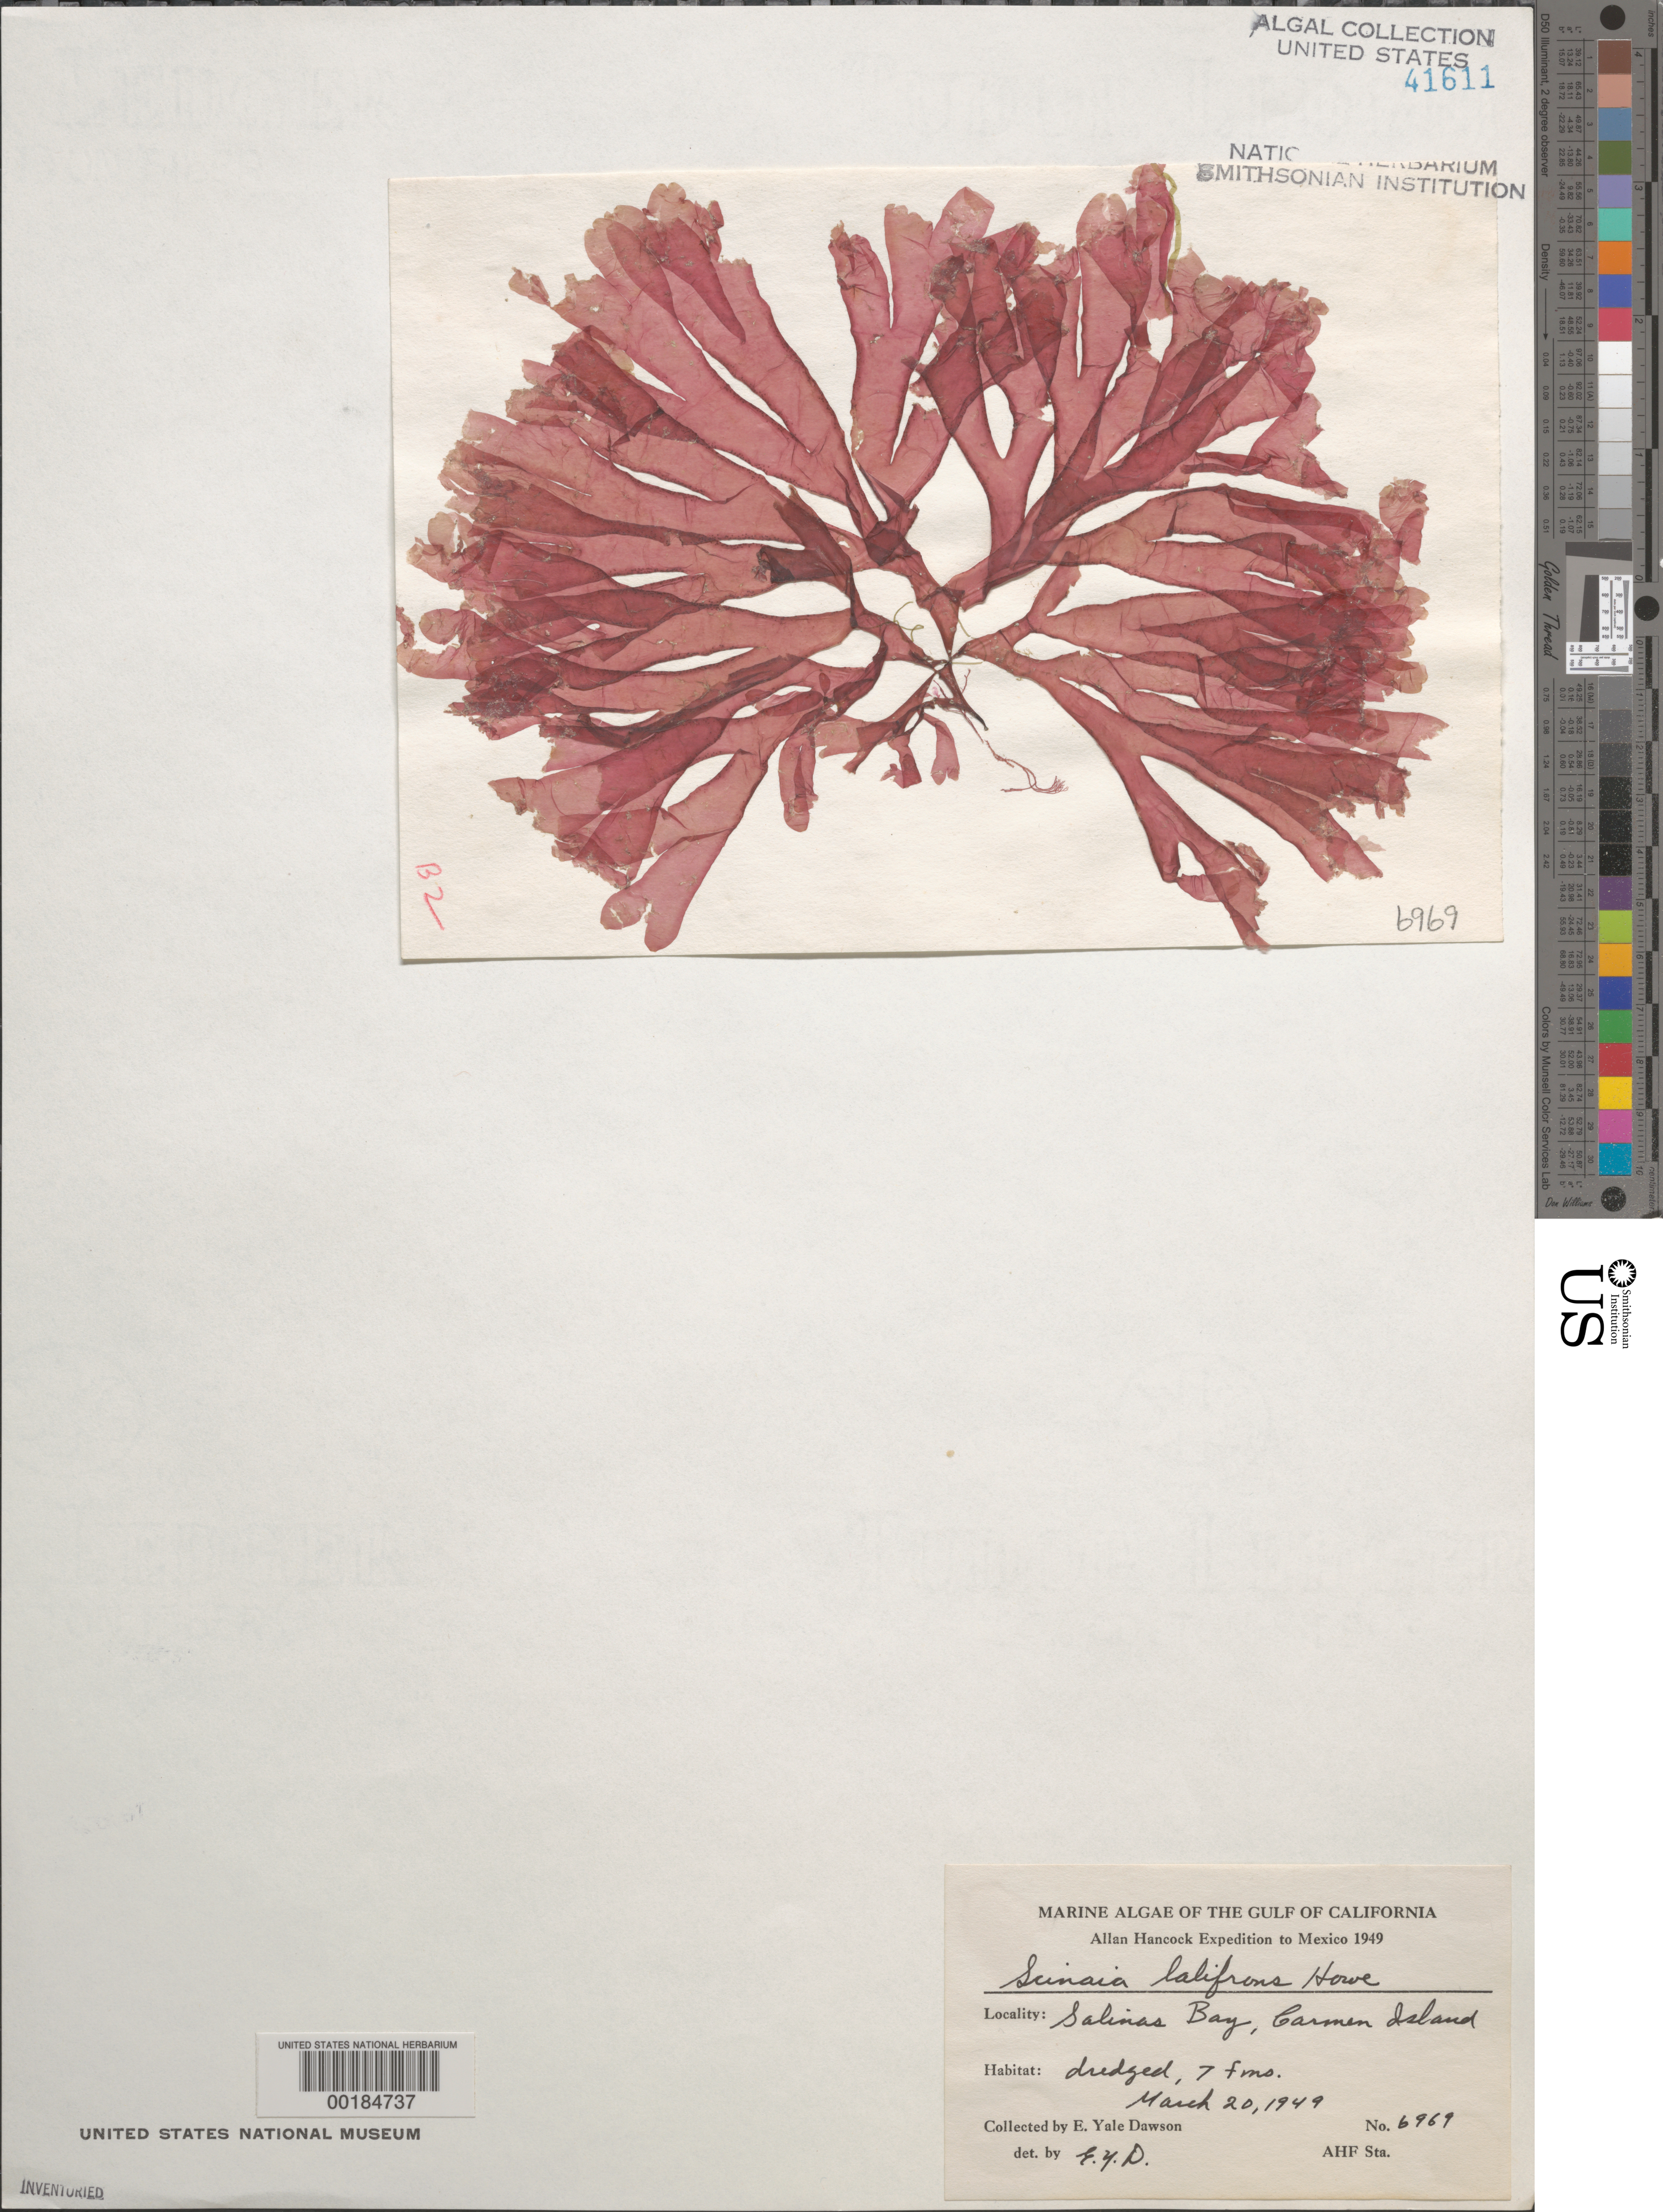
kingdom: Plantae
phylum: Rhodophyta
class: Florideophyceae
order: Nemaliales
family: Scinaiaceae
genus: Scinaia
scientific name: Scinaia latifrons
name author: M. Howe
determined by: Dawson, E. Y.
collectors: E. Y. Dawson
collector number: EYD 6969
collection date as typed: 20 Mar 1949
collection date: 1949-03-20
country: Mexico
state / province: Baja California Sur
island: Isla Carmen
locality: Bahia Salinas (Salinas Bay)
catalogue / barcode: US 41611